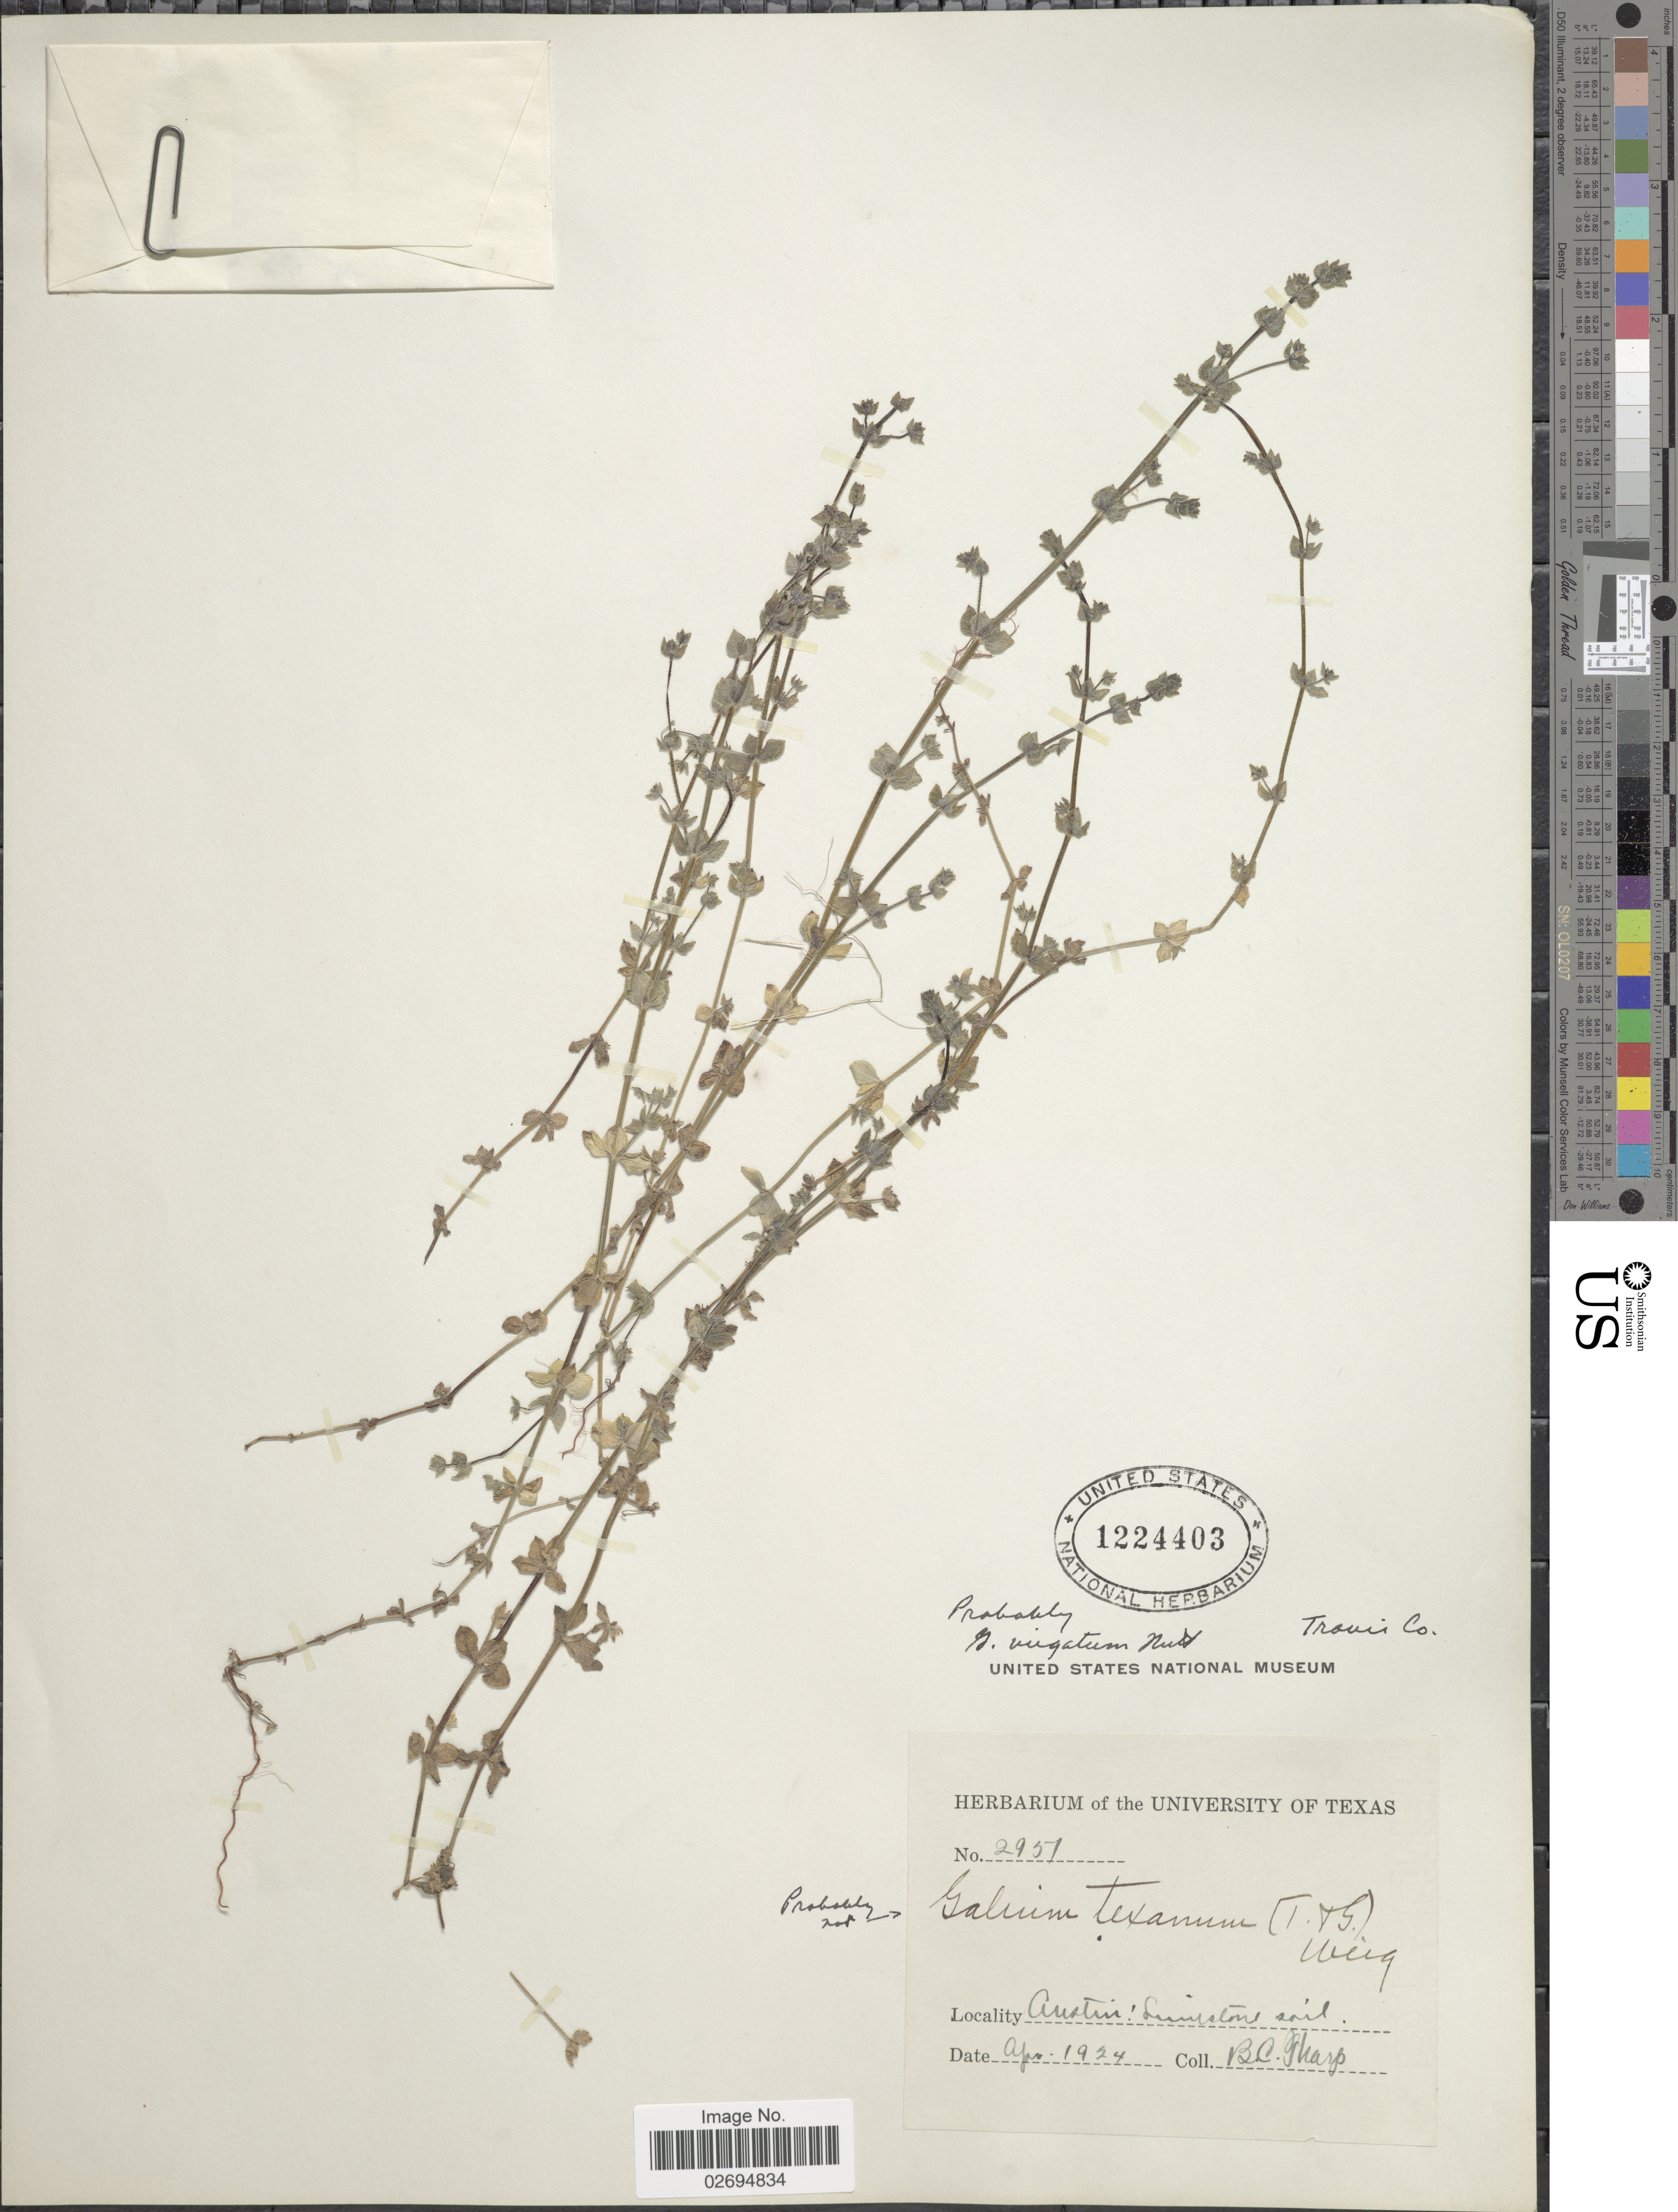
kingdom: Plantae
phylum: Tracheophyta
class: Magnoliopsida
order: Gentianales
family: Rubiaceae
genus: Galium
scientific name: Galium virgatum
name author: Nutt.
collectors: B. C. Tharp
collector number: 2951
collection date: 1924-04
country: United States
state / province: Texas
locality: Austin, Travis Co.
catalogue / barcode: US 1224403